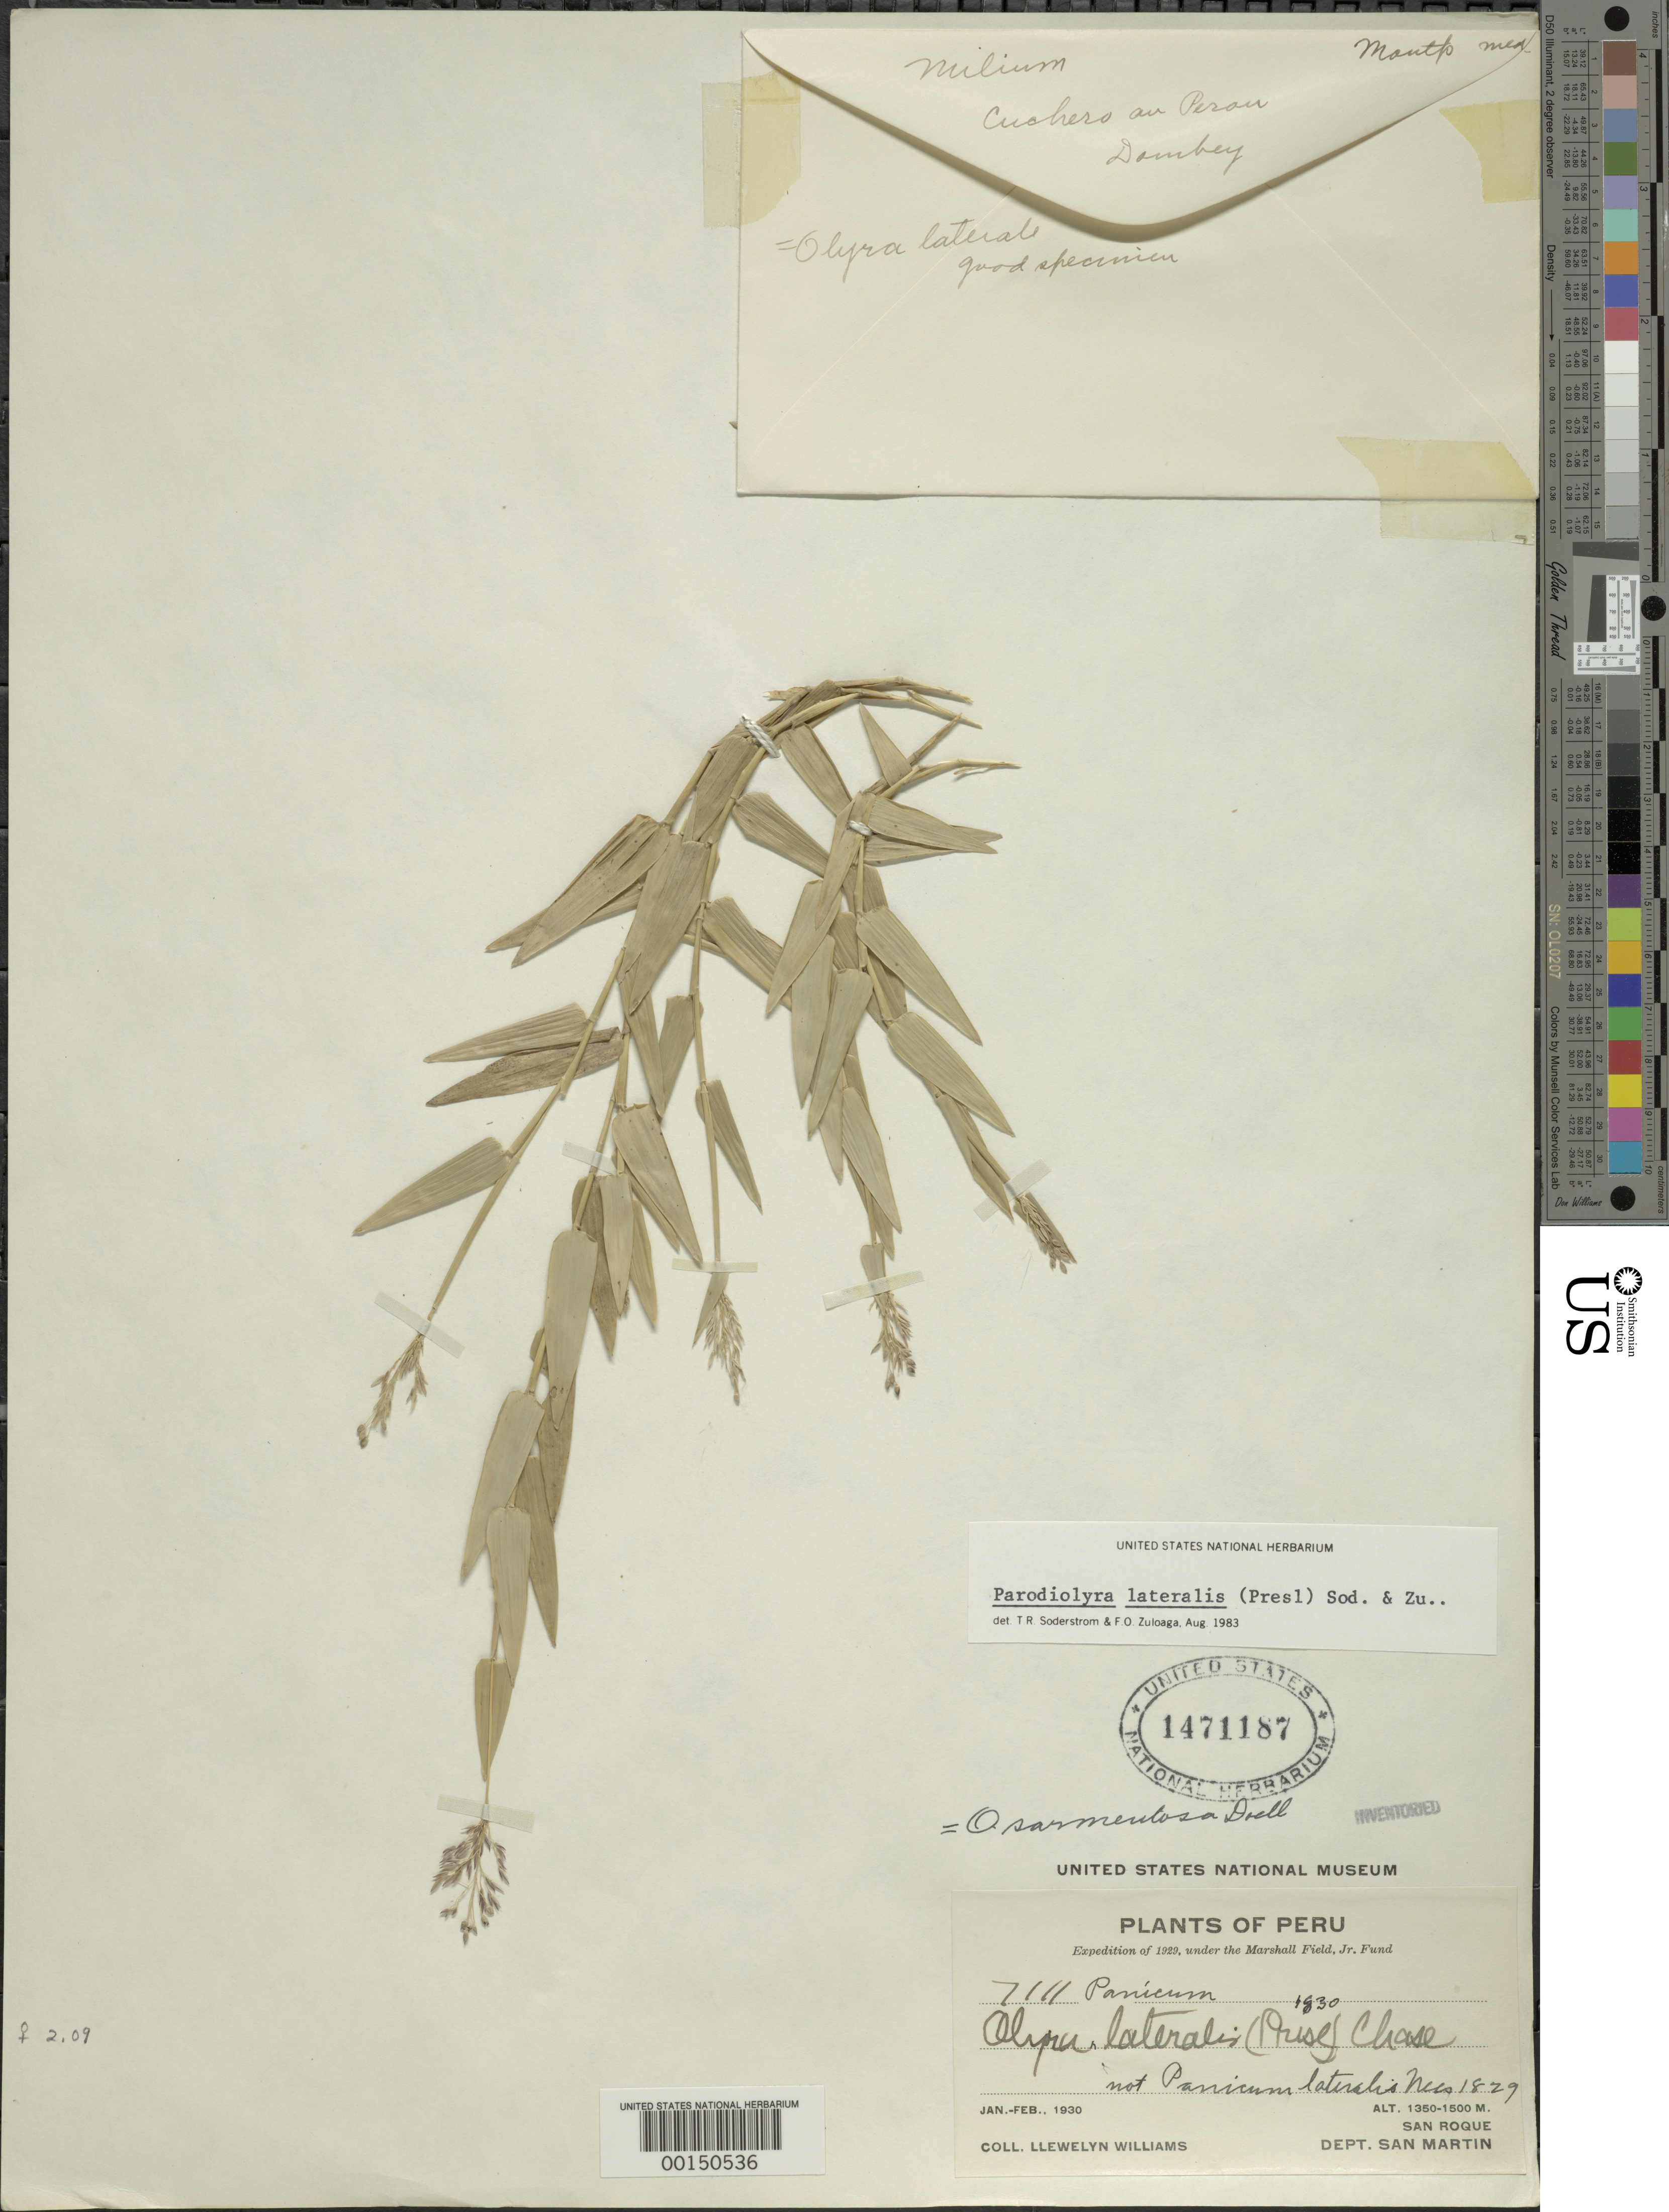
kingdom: Plantae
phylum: Tracheophyta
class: Liliopsida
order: Poales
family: Poaceae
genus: Parodiolyra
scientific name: Parodiolyra lateralis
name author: (J. Presl ex Nees) Soderstr. & Zuloaga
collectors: Ll. Williams & A. H. Alston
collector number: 7111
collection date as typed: Jan 1930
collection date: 1930-01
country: Peru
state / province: San Martín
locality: San roque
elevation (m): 1350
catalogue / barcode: US 1471187